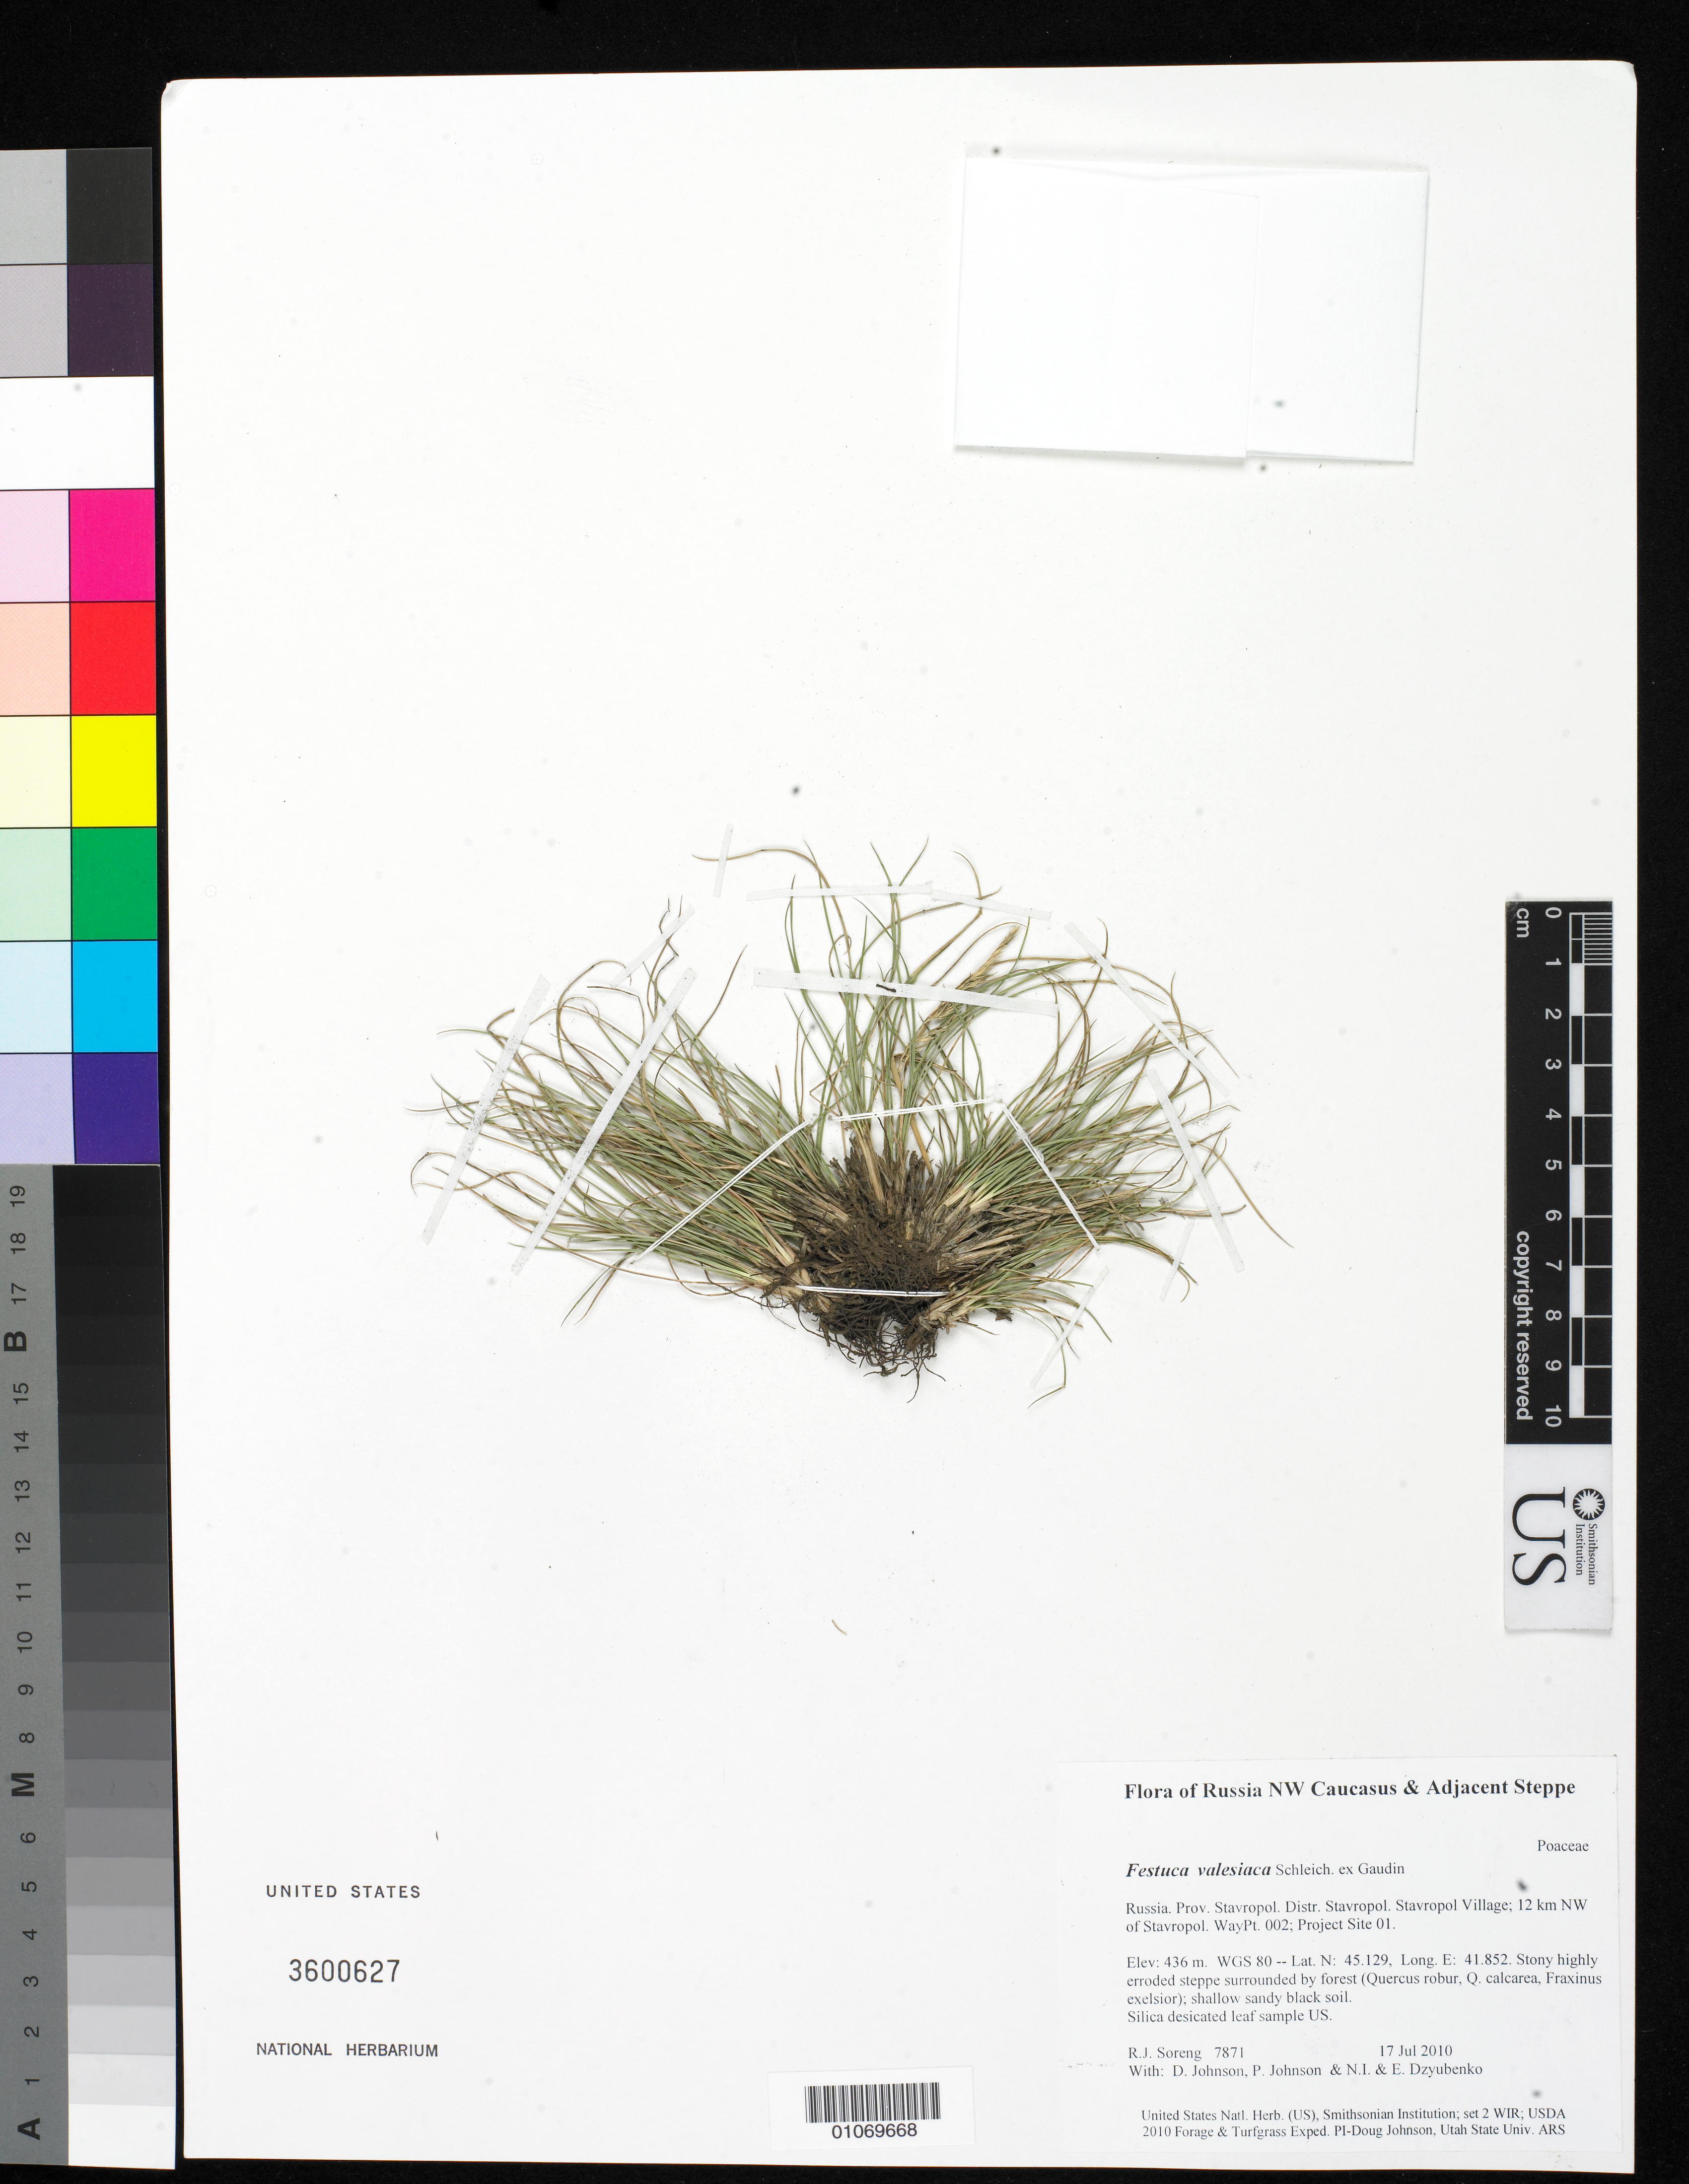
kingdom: Plantae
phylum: Tracheophyta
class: Liliopsida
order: Poales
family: Poaceae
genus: Festuca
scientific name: Festuca valesiaca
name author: Schleich. ex Gaudin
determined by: Soreng, Robert J., Research Associate (BOT), Smithsonian Institution - National Museum of Natural History (UNITED STATES)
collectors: R. J. Soreng, D. Johnson, P. Johnson, N. Dzyubenko & E. Dzyubenko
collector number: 7871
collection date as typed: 17 Jul 2010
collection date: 2010-07-17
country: Russian Federation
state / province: Stavropol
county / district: Stavropol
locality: Stavropol Village; 12 km NW of Stavropol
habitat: Stony highly erroded steppe surrounded by forest (Quercus robur, Q. calcarea, Fraxinus exelsior); shallow sandy black soil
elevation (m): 436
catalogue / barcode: US 3600627